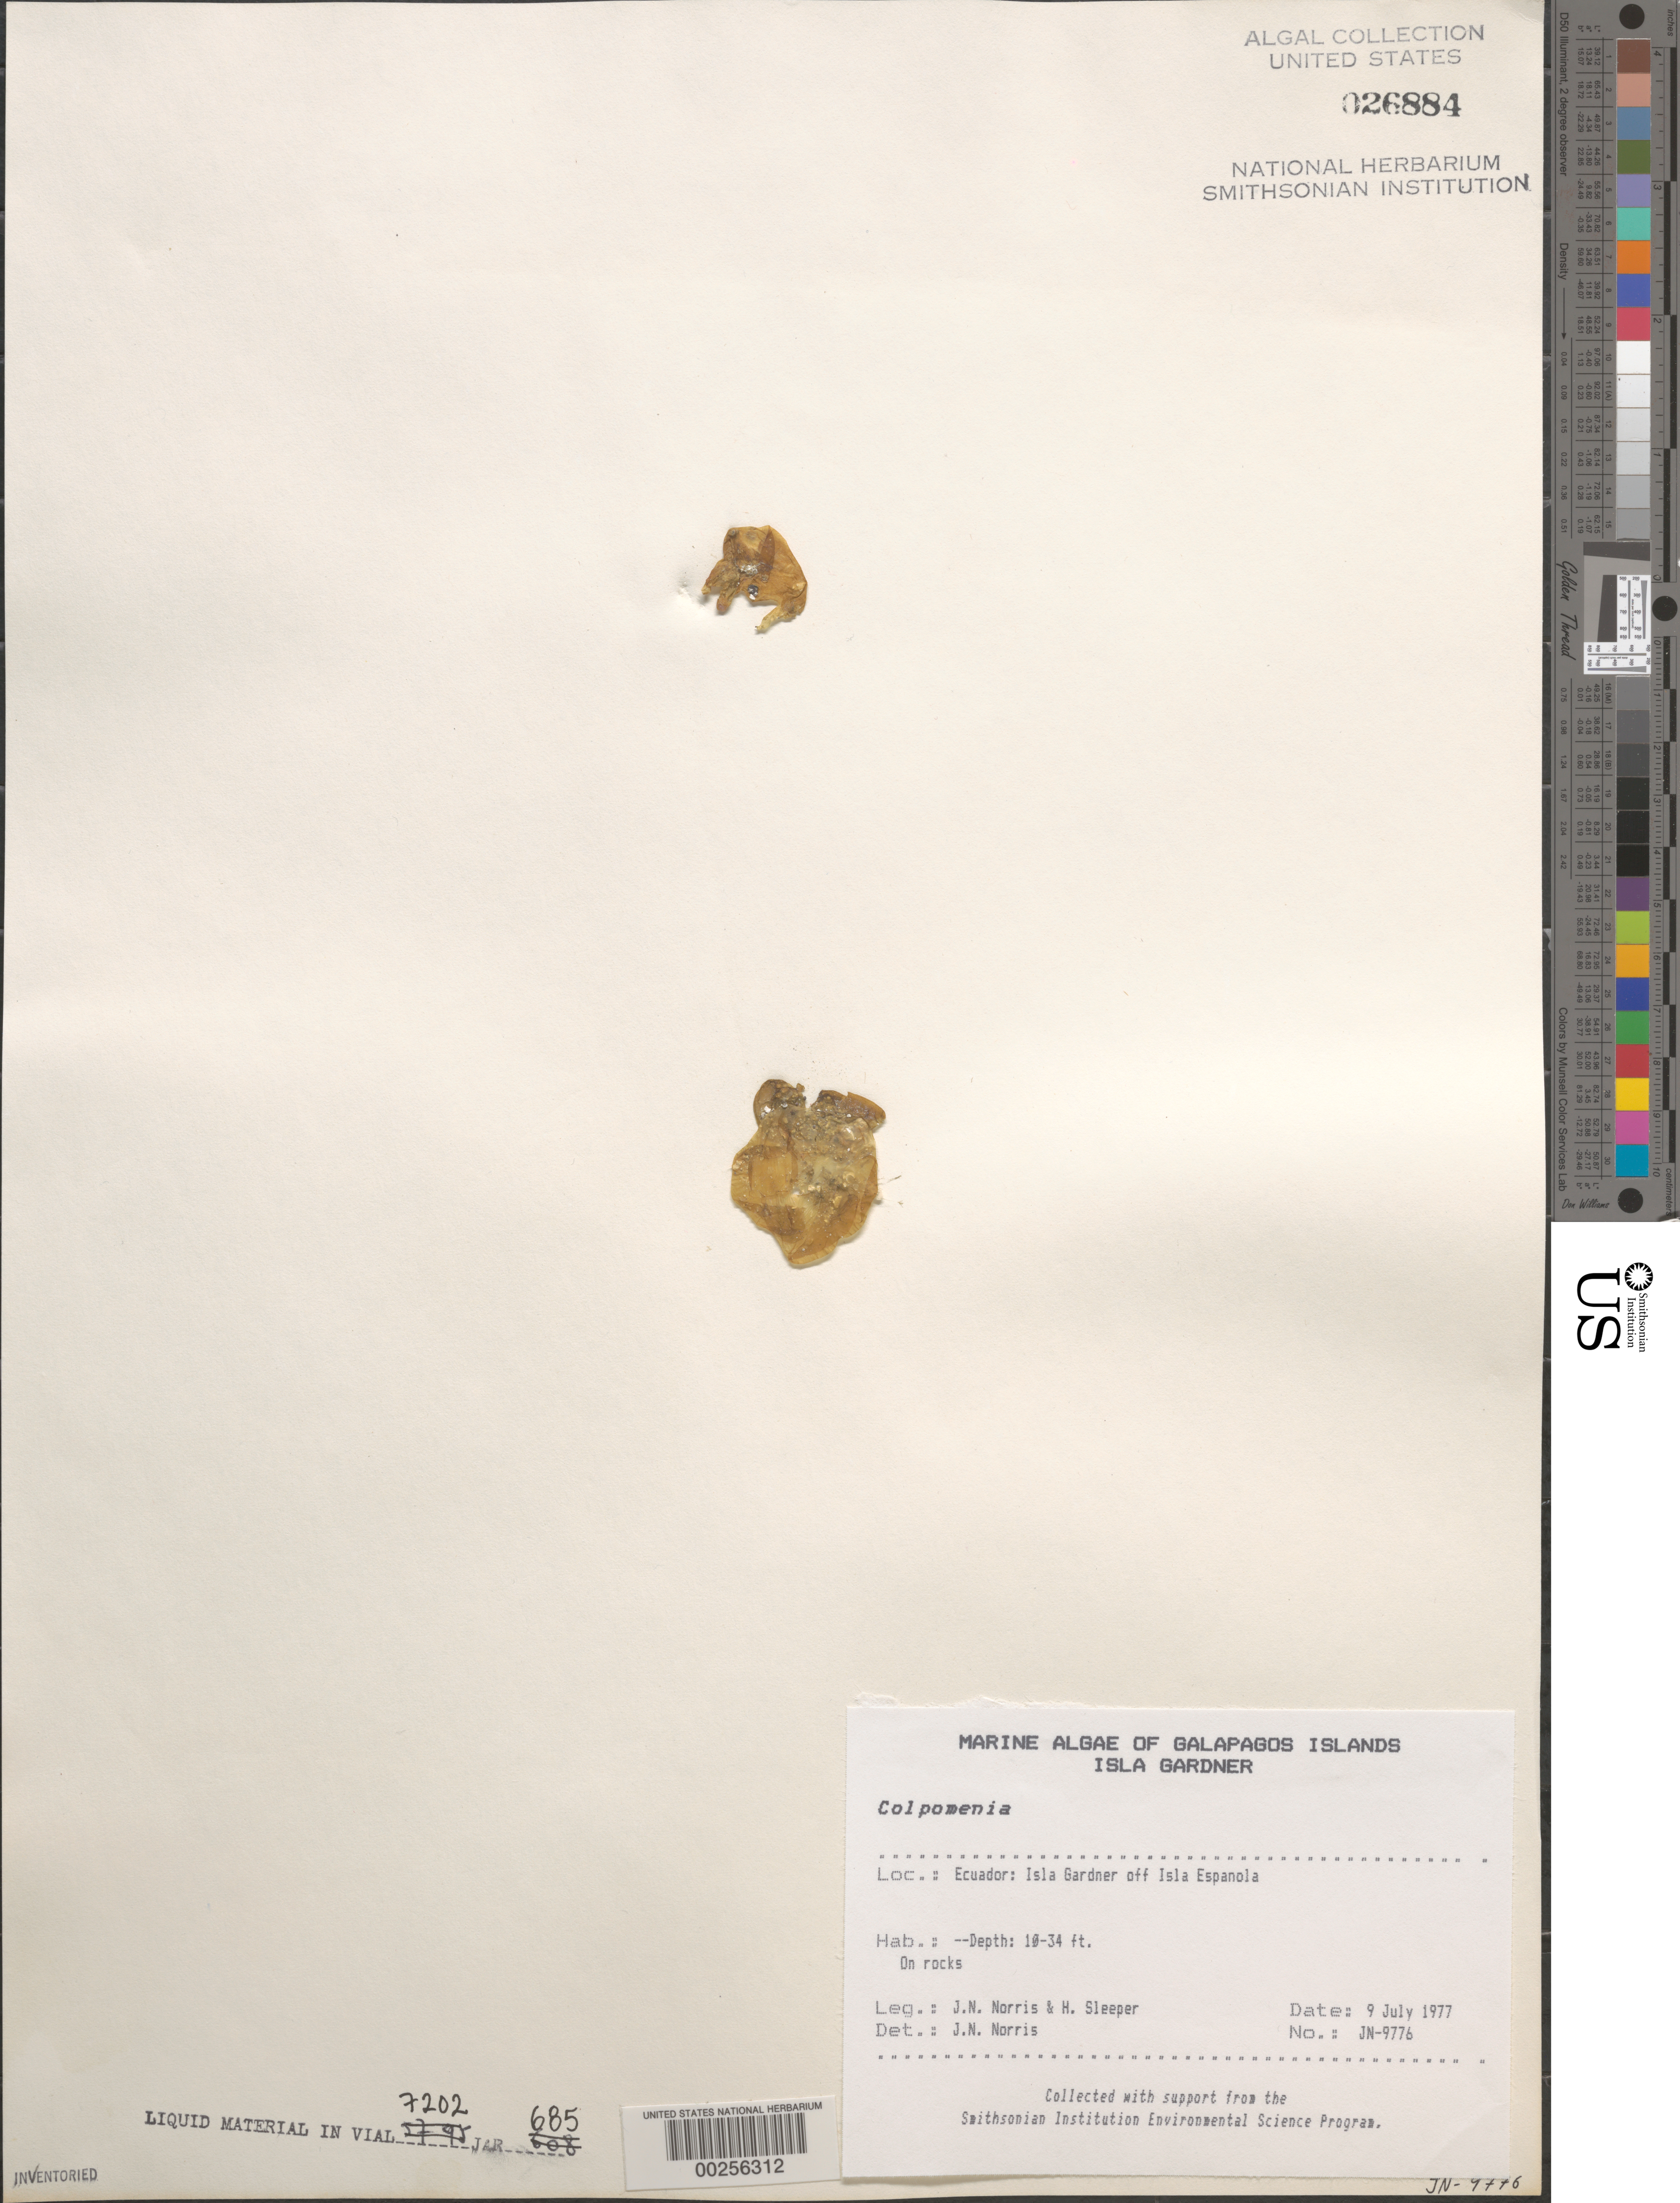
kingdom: Chromista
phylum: Ochrophyta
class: Phaeophyceae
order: Scytosiphonales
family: Scytosiphonaceae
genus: Colpomenia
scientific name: Colpomenia sp.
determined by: Norris, James N.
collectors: J. N. Norris & H. Sleeper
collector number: JN-9776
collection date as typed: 09 Jul 1977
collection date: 1977-07-09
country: Ecuador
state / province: Colón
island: Gardner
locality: Off Isla Española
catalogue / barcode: US 26884